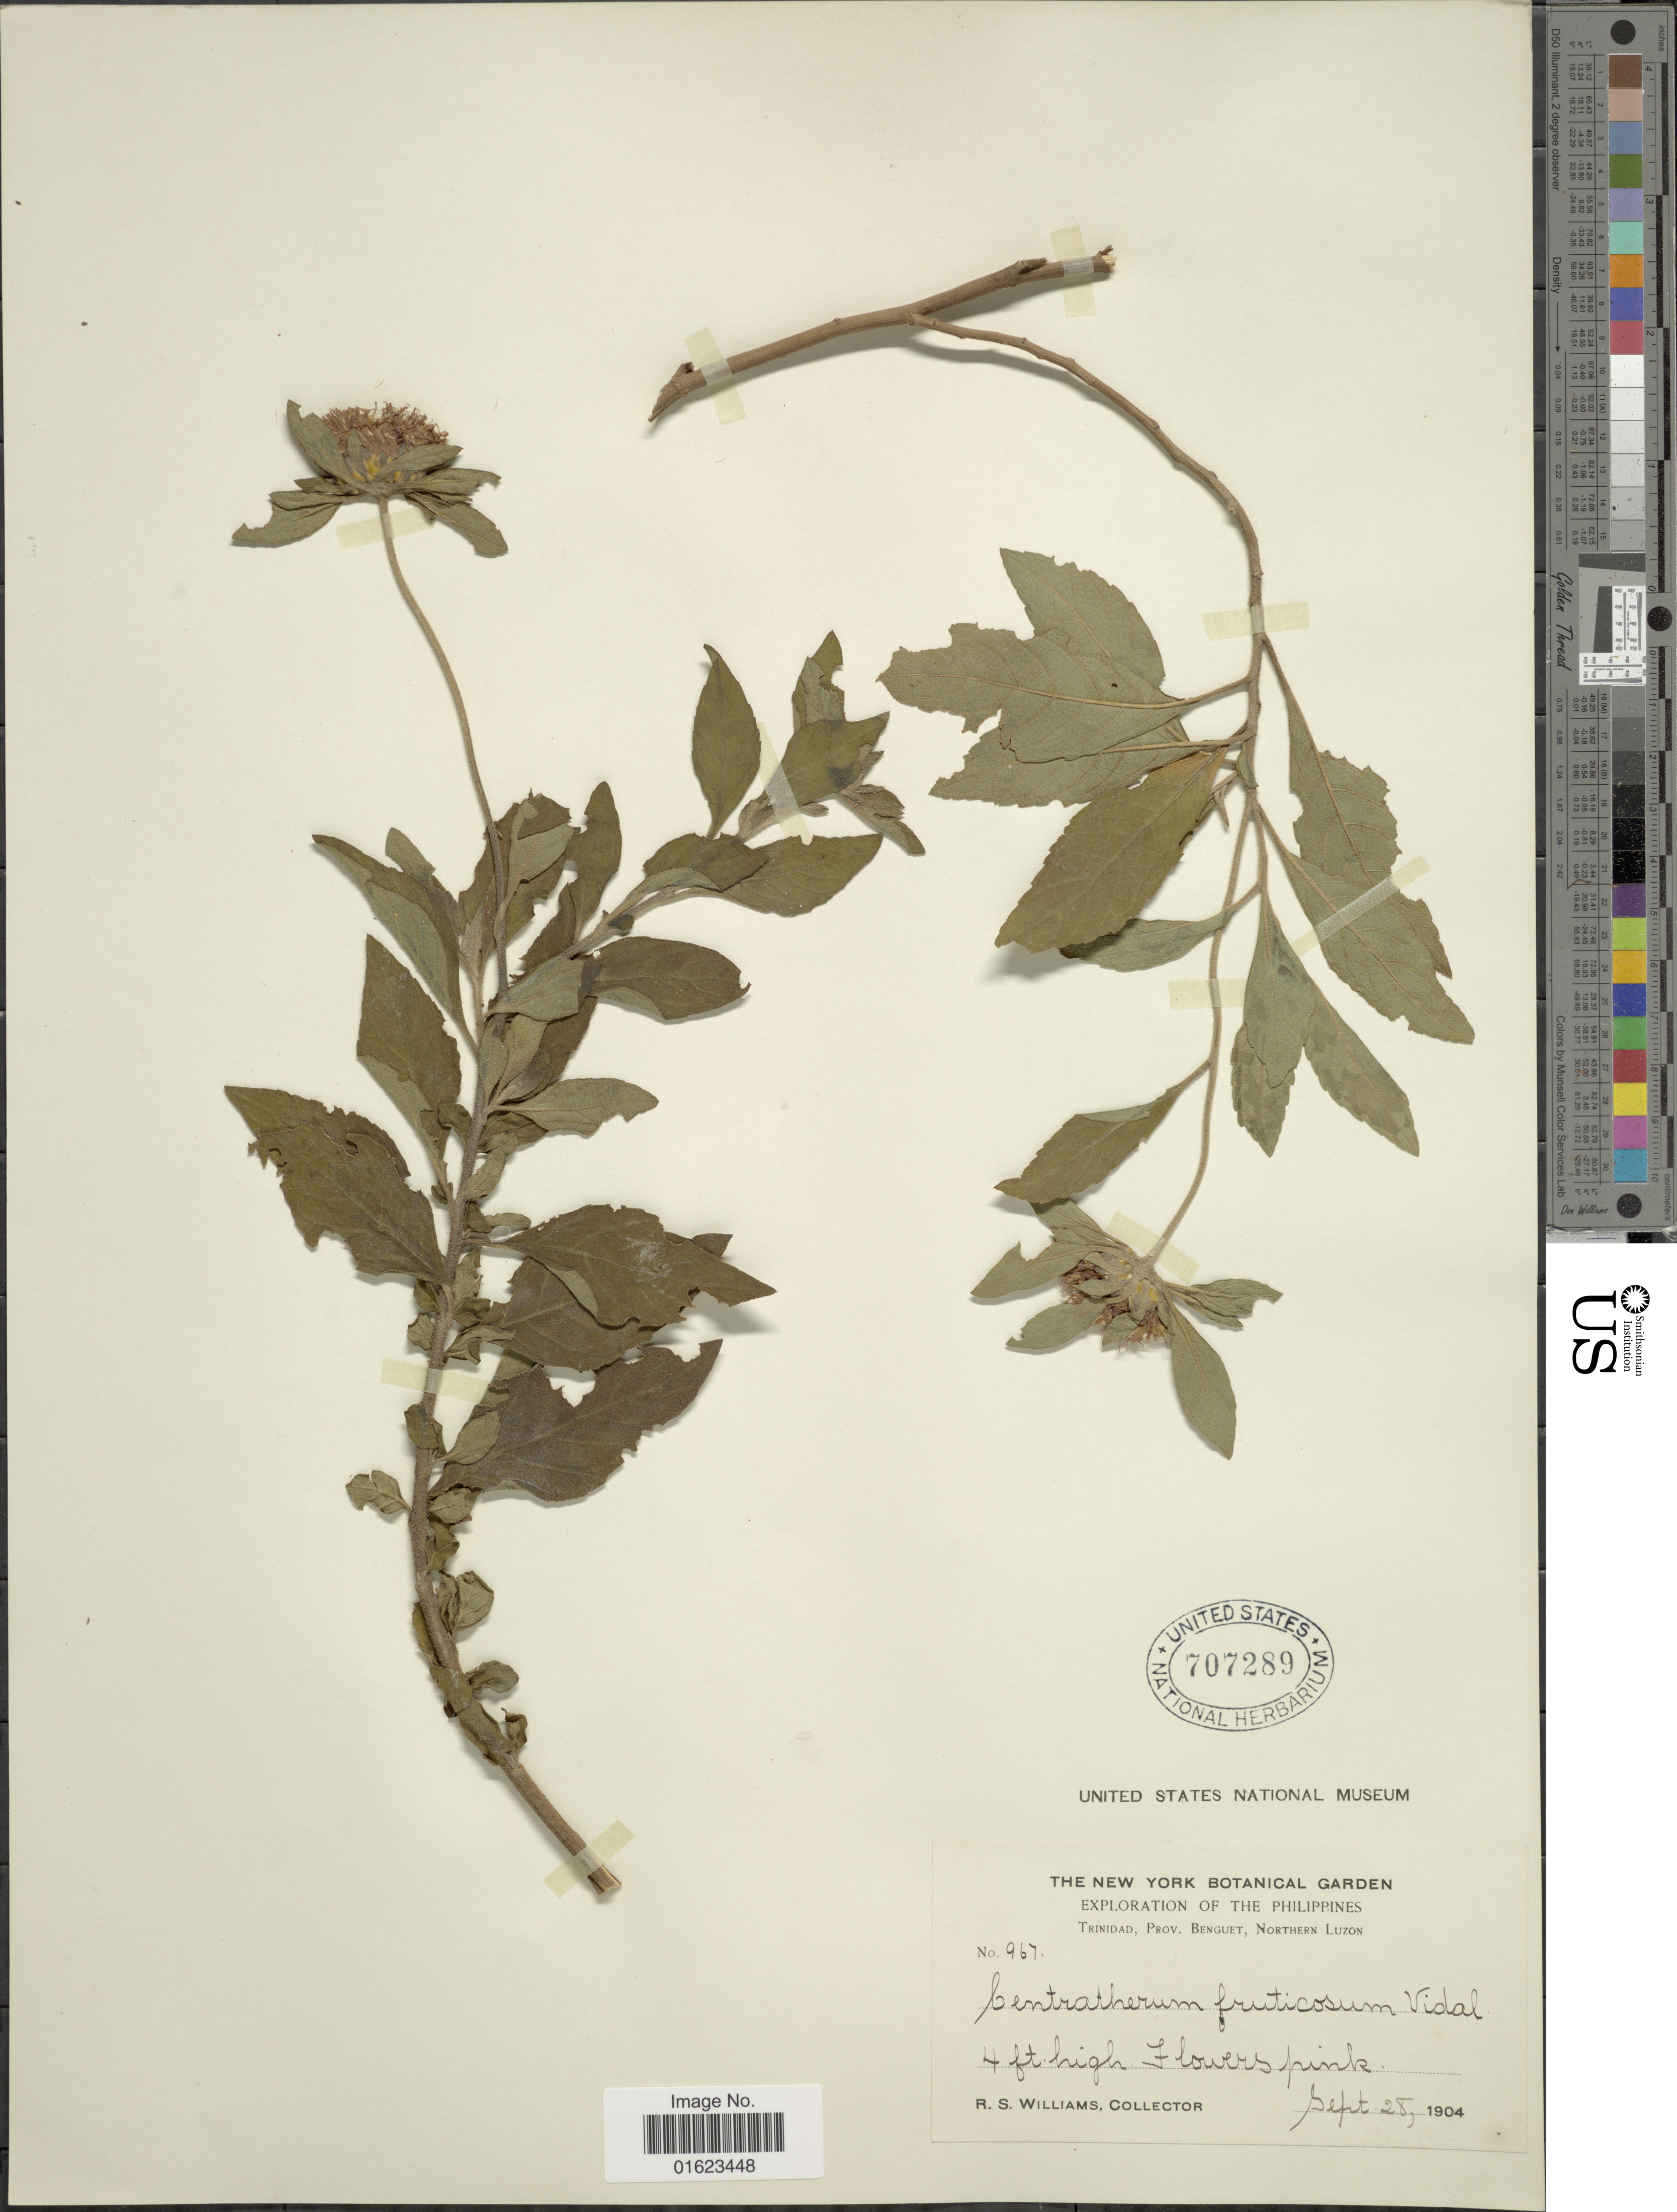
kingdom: Plantae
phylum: Tracheophyta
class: Magnoliopsida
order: Asterales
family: Asteraceae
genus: Centratherum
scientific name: Centratherum punctatum subsp. fruticosum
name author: (Elmer) K. Kirkman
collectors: R. S. Williams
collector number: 967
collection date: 1904-09-28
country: Trinidad and Tobago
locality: Trinidad, Prov. Benguet, Northern Luzon.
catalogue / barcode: US 707289